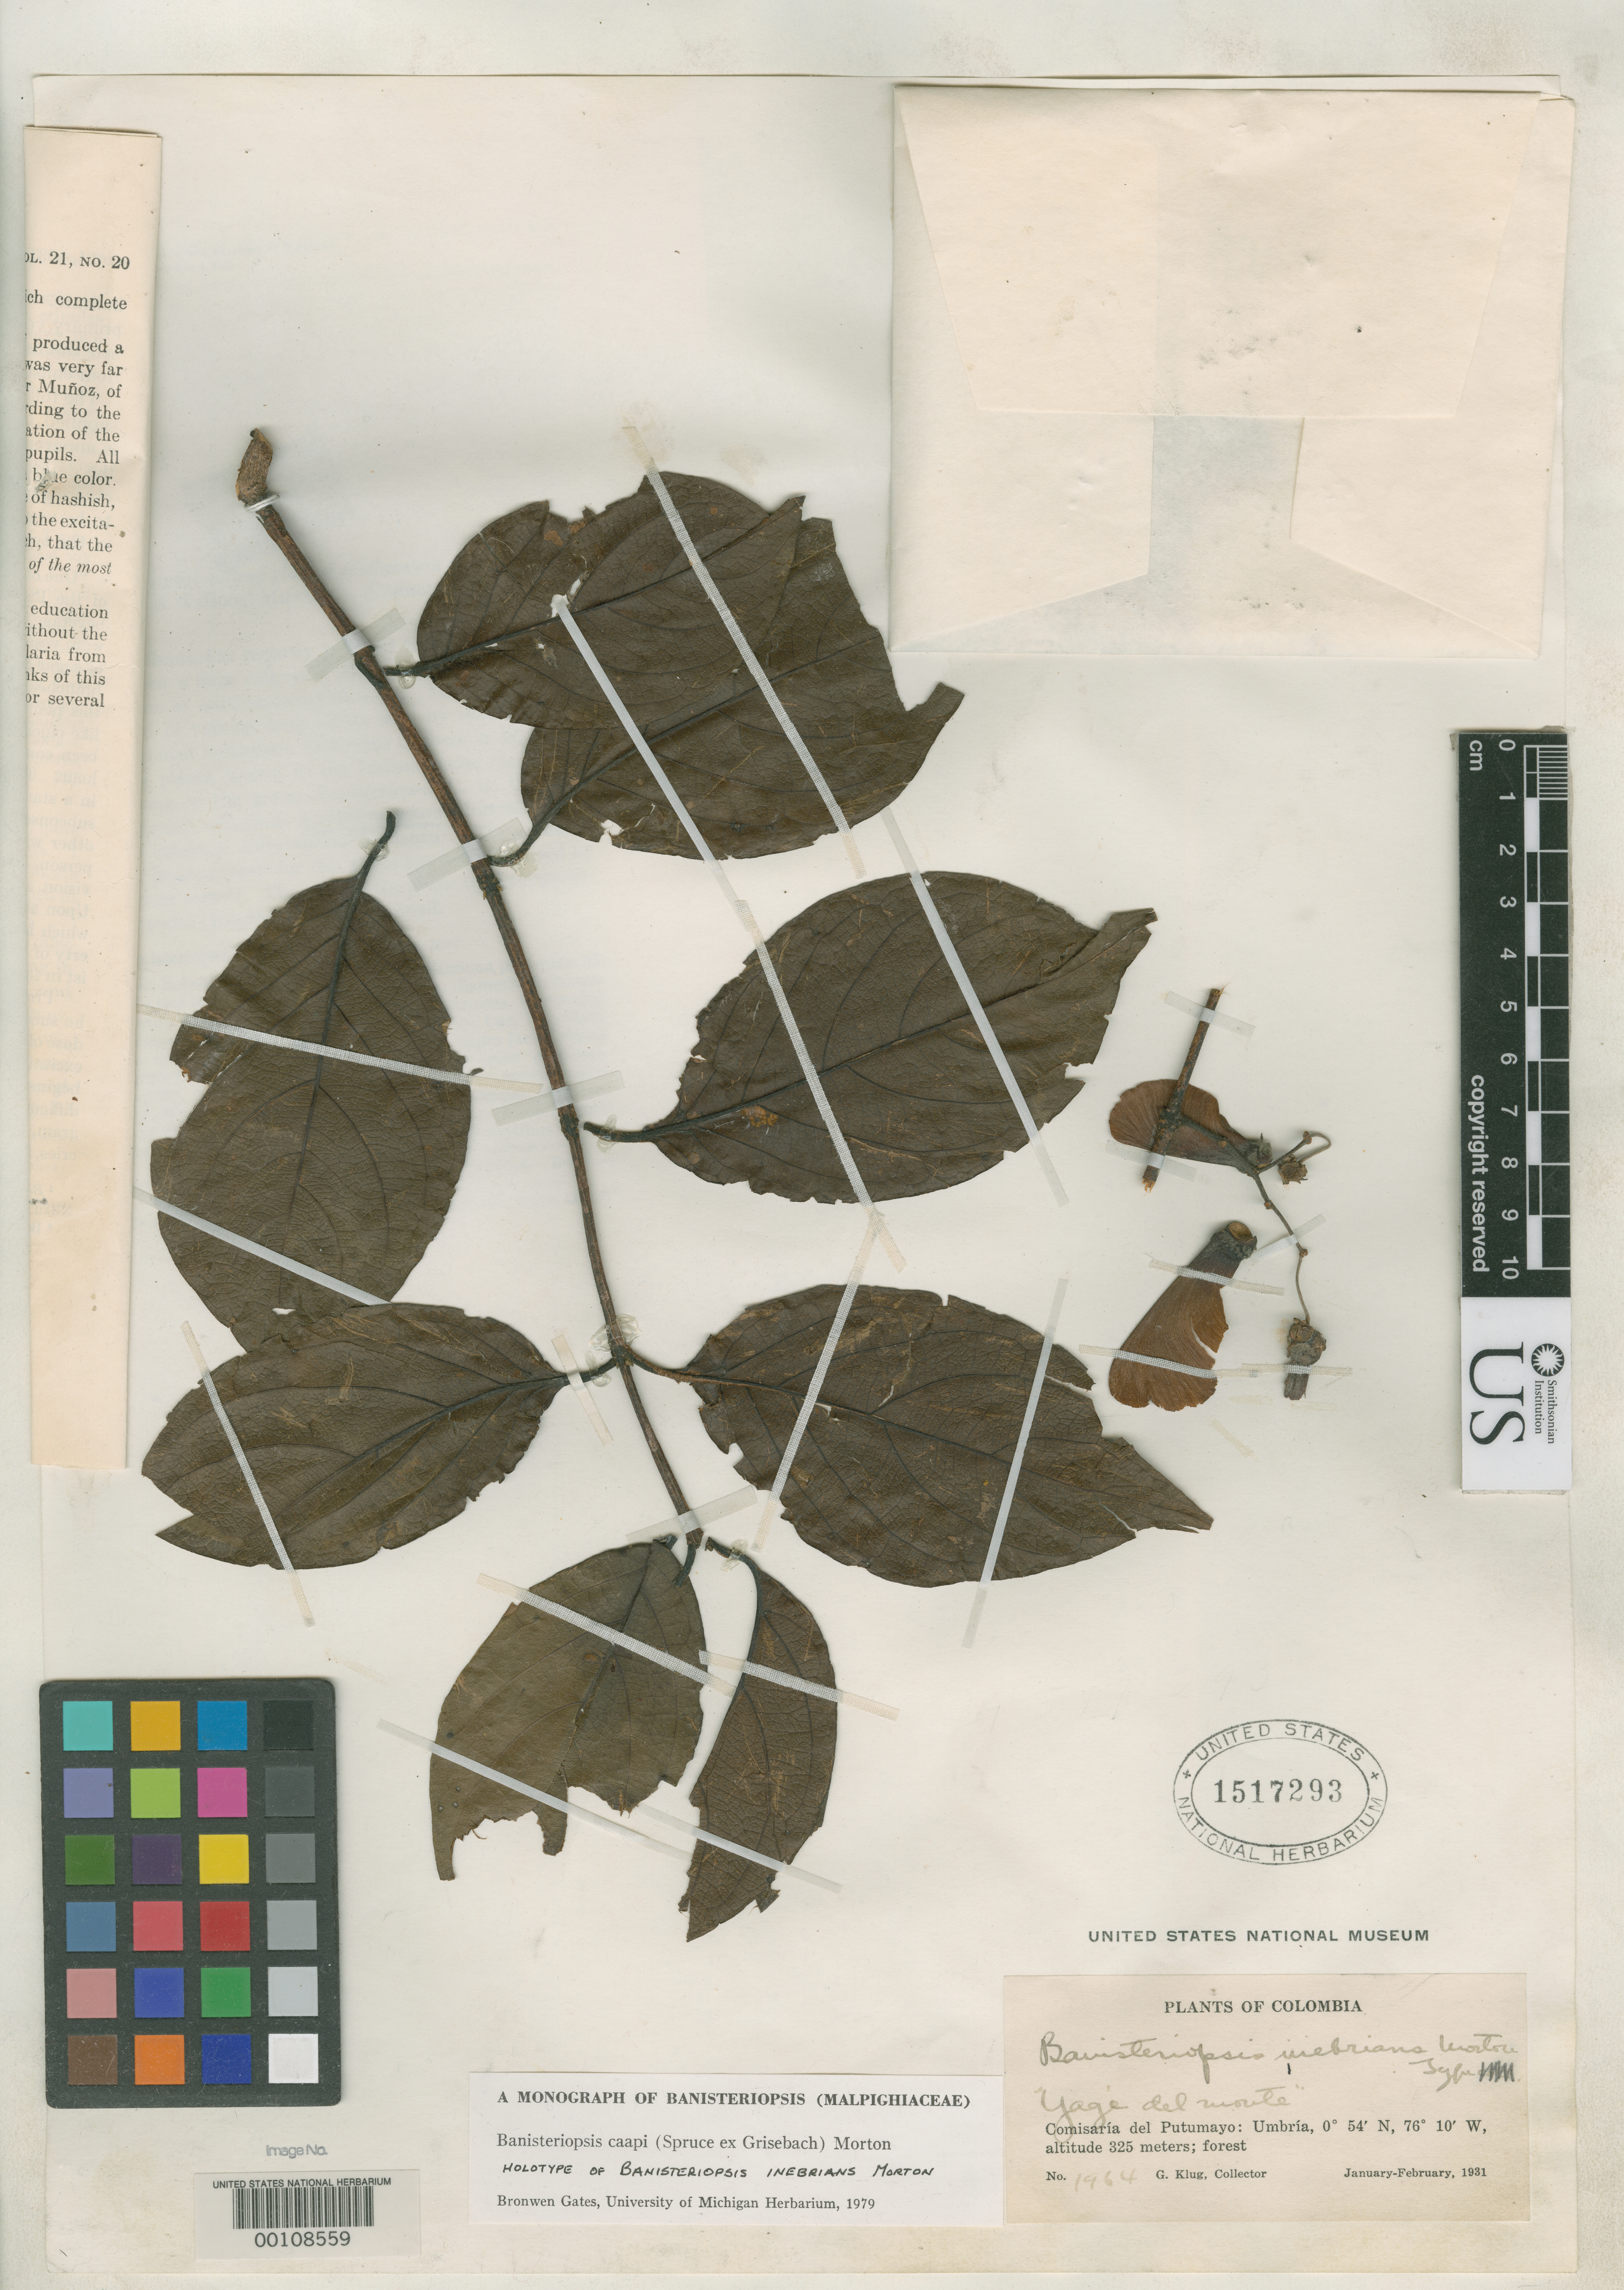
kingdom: Plantae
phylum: Tracheophyta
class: Magnoliopsida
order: Malpighiales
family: Malpighiaceae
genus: Banisteriopsis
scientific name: Banisteriopsis inebrians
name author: C.V. Morton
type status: Holotype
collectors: G. Klug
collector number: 1964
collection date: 1931-01/1931-02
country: Colombia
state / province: Putumayo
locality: Comisaría del Putumayo: Umbria.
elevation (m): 325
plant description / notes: (Holo) Type designated unambiguously by citing USNH sheet number (1517293).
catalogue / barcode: US 1517293